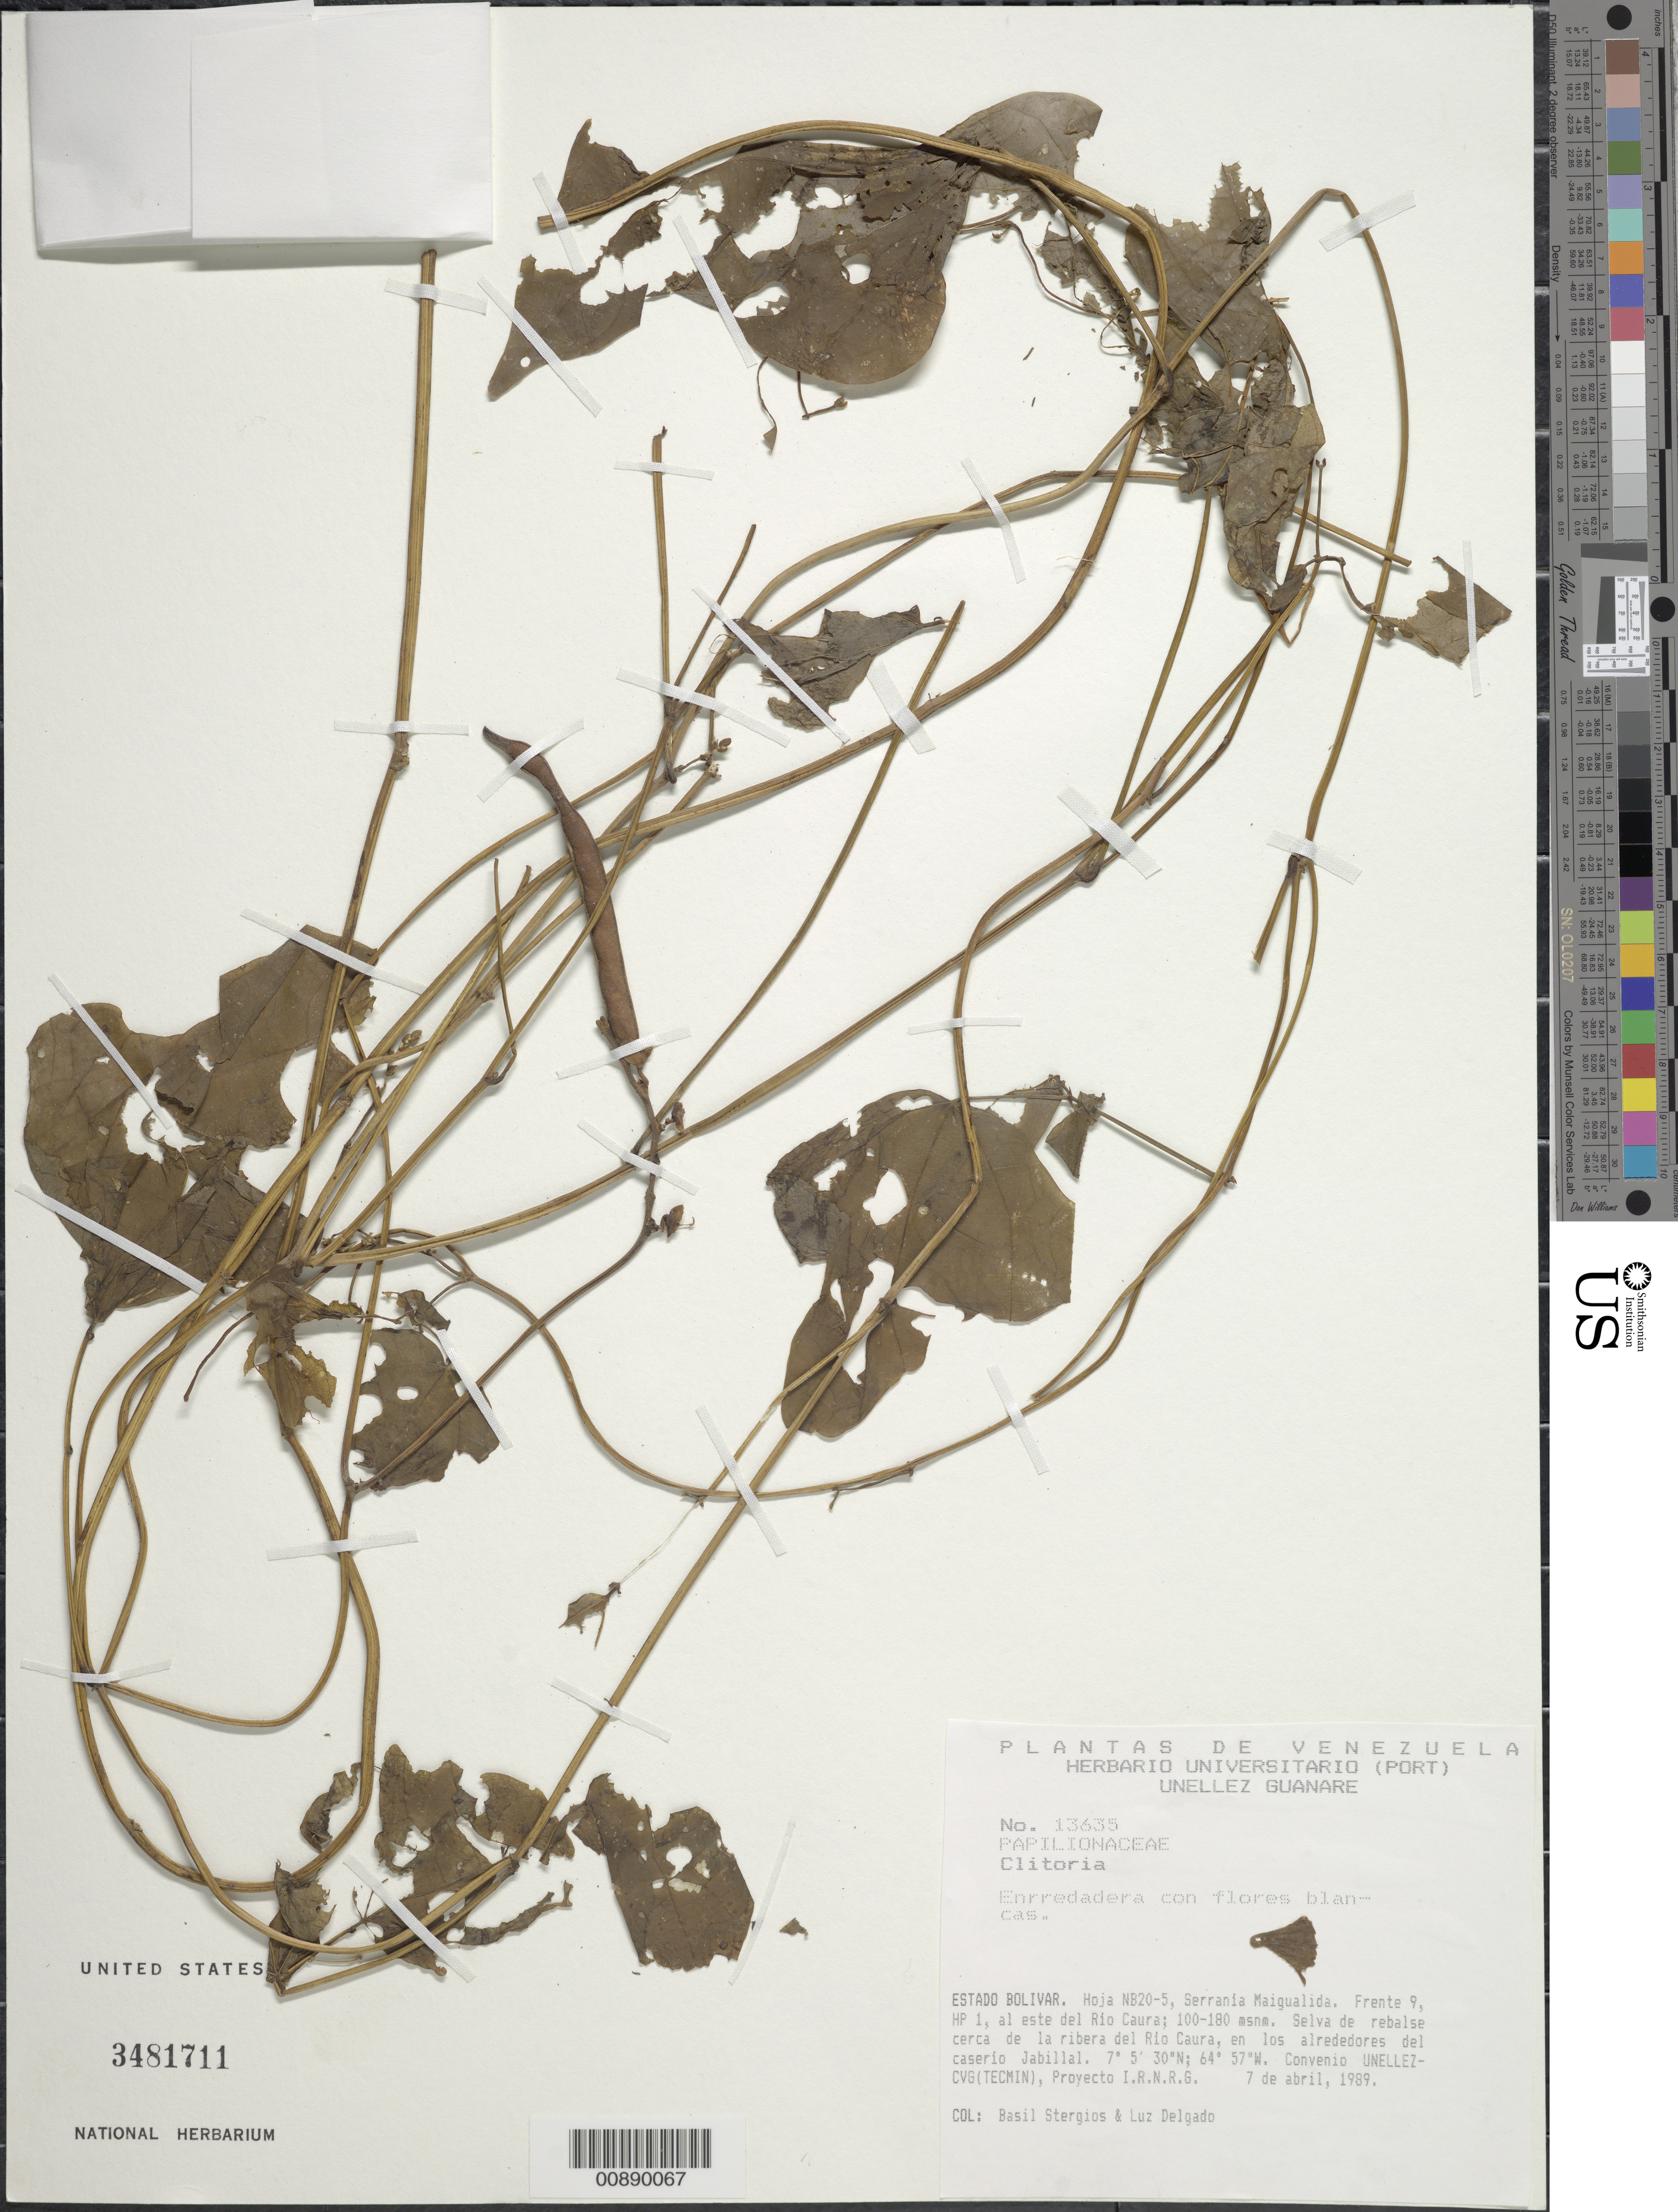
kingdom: Plantae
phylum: Tracheophyta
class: Magnoliopsida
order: Fabales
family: Fabaceae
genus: Clitoria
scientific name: Clitoria sp.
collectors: B. G. Stergios & L. Delgado V.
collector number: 13635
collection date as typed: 7-Apr-89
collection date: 1989-04-07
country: Venezuela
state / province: Bolívar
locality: Serrania Maigualida, E del río Caura, alrededores de Jabillal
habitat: Selva de rebalse cerca de la ribera del río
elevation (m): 100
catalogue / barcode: US 3481711